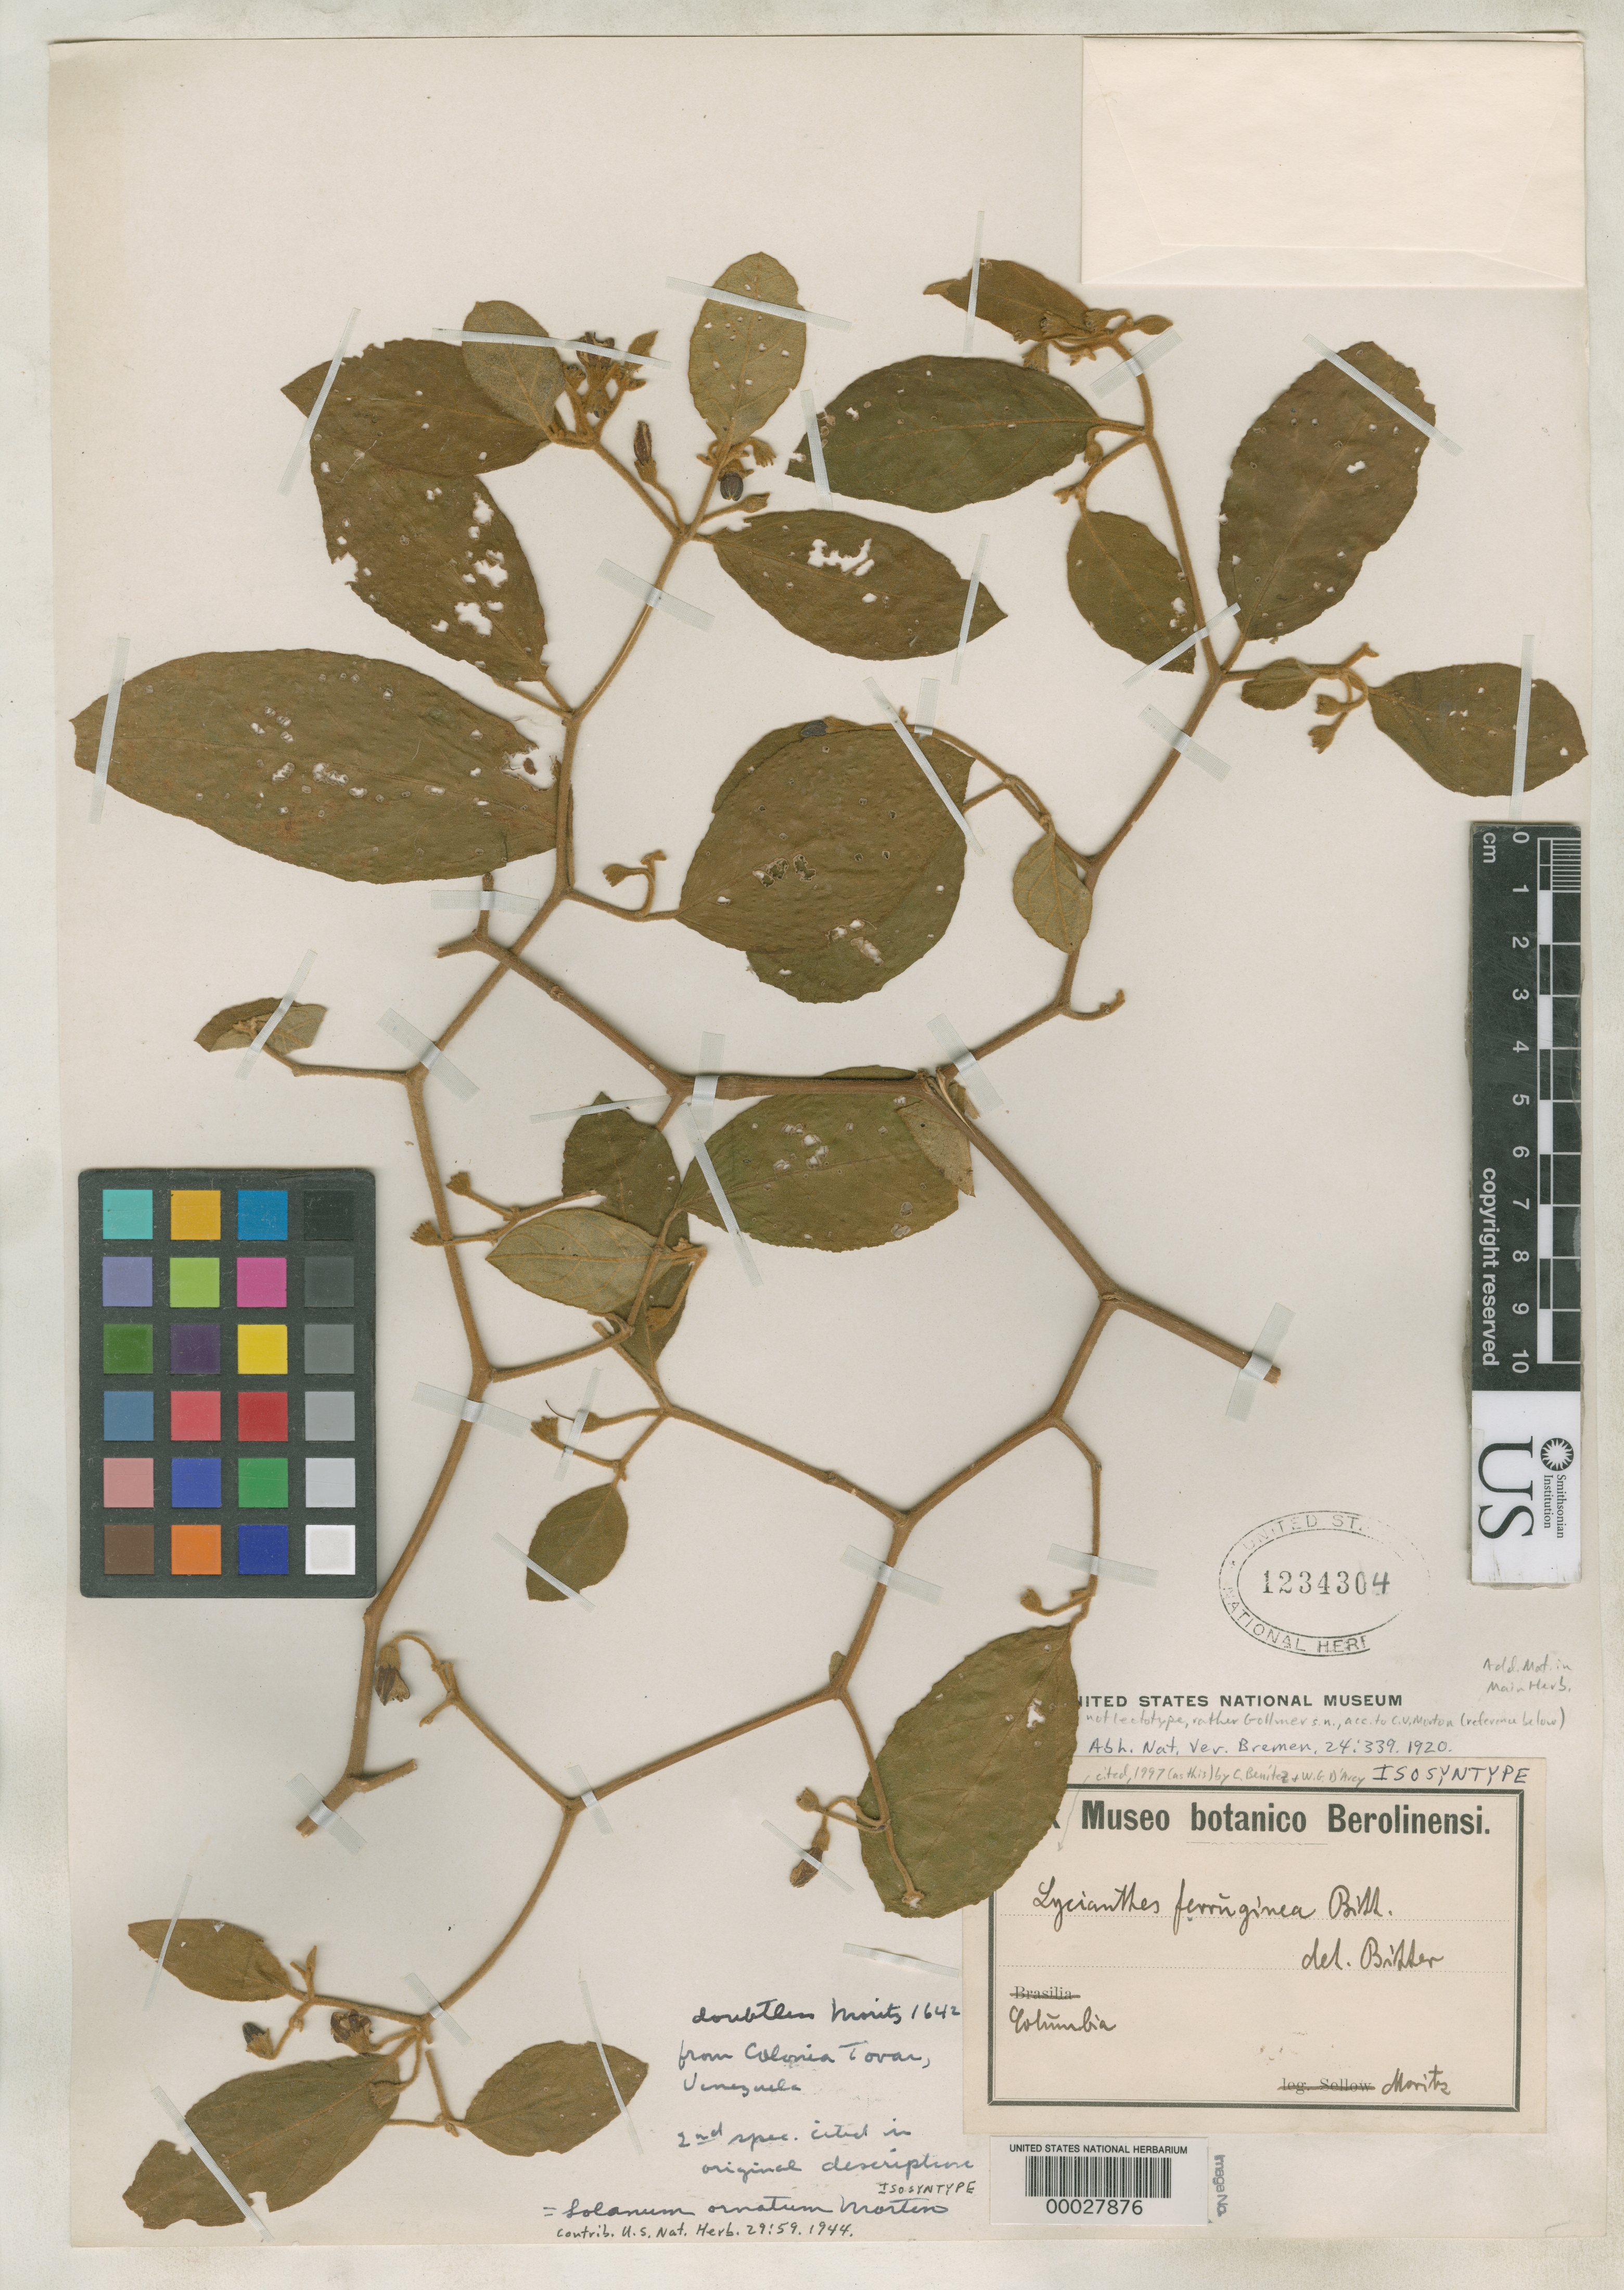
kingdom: Plantae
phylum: Tracheophyta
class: Magnoliopsida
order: Solanales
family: Solanaceae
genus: Lycianthes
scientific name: Lycianthes ferruginea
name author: Bitter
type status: Isosyntype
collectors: J. W. Moritz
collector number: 1642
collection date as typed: Jun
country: Colombia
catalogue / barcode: US 1234304